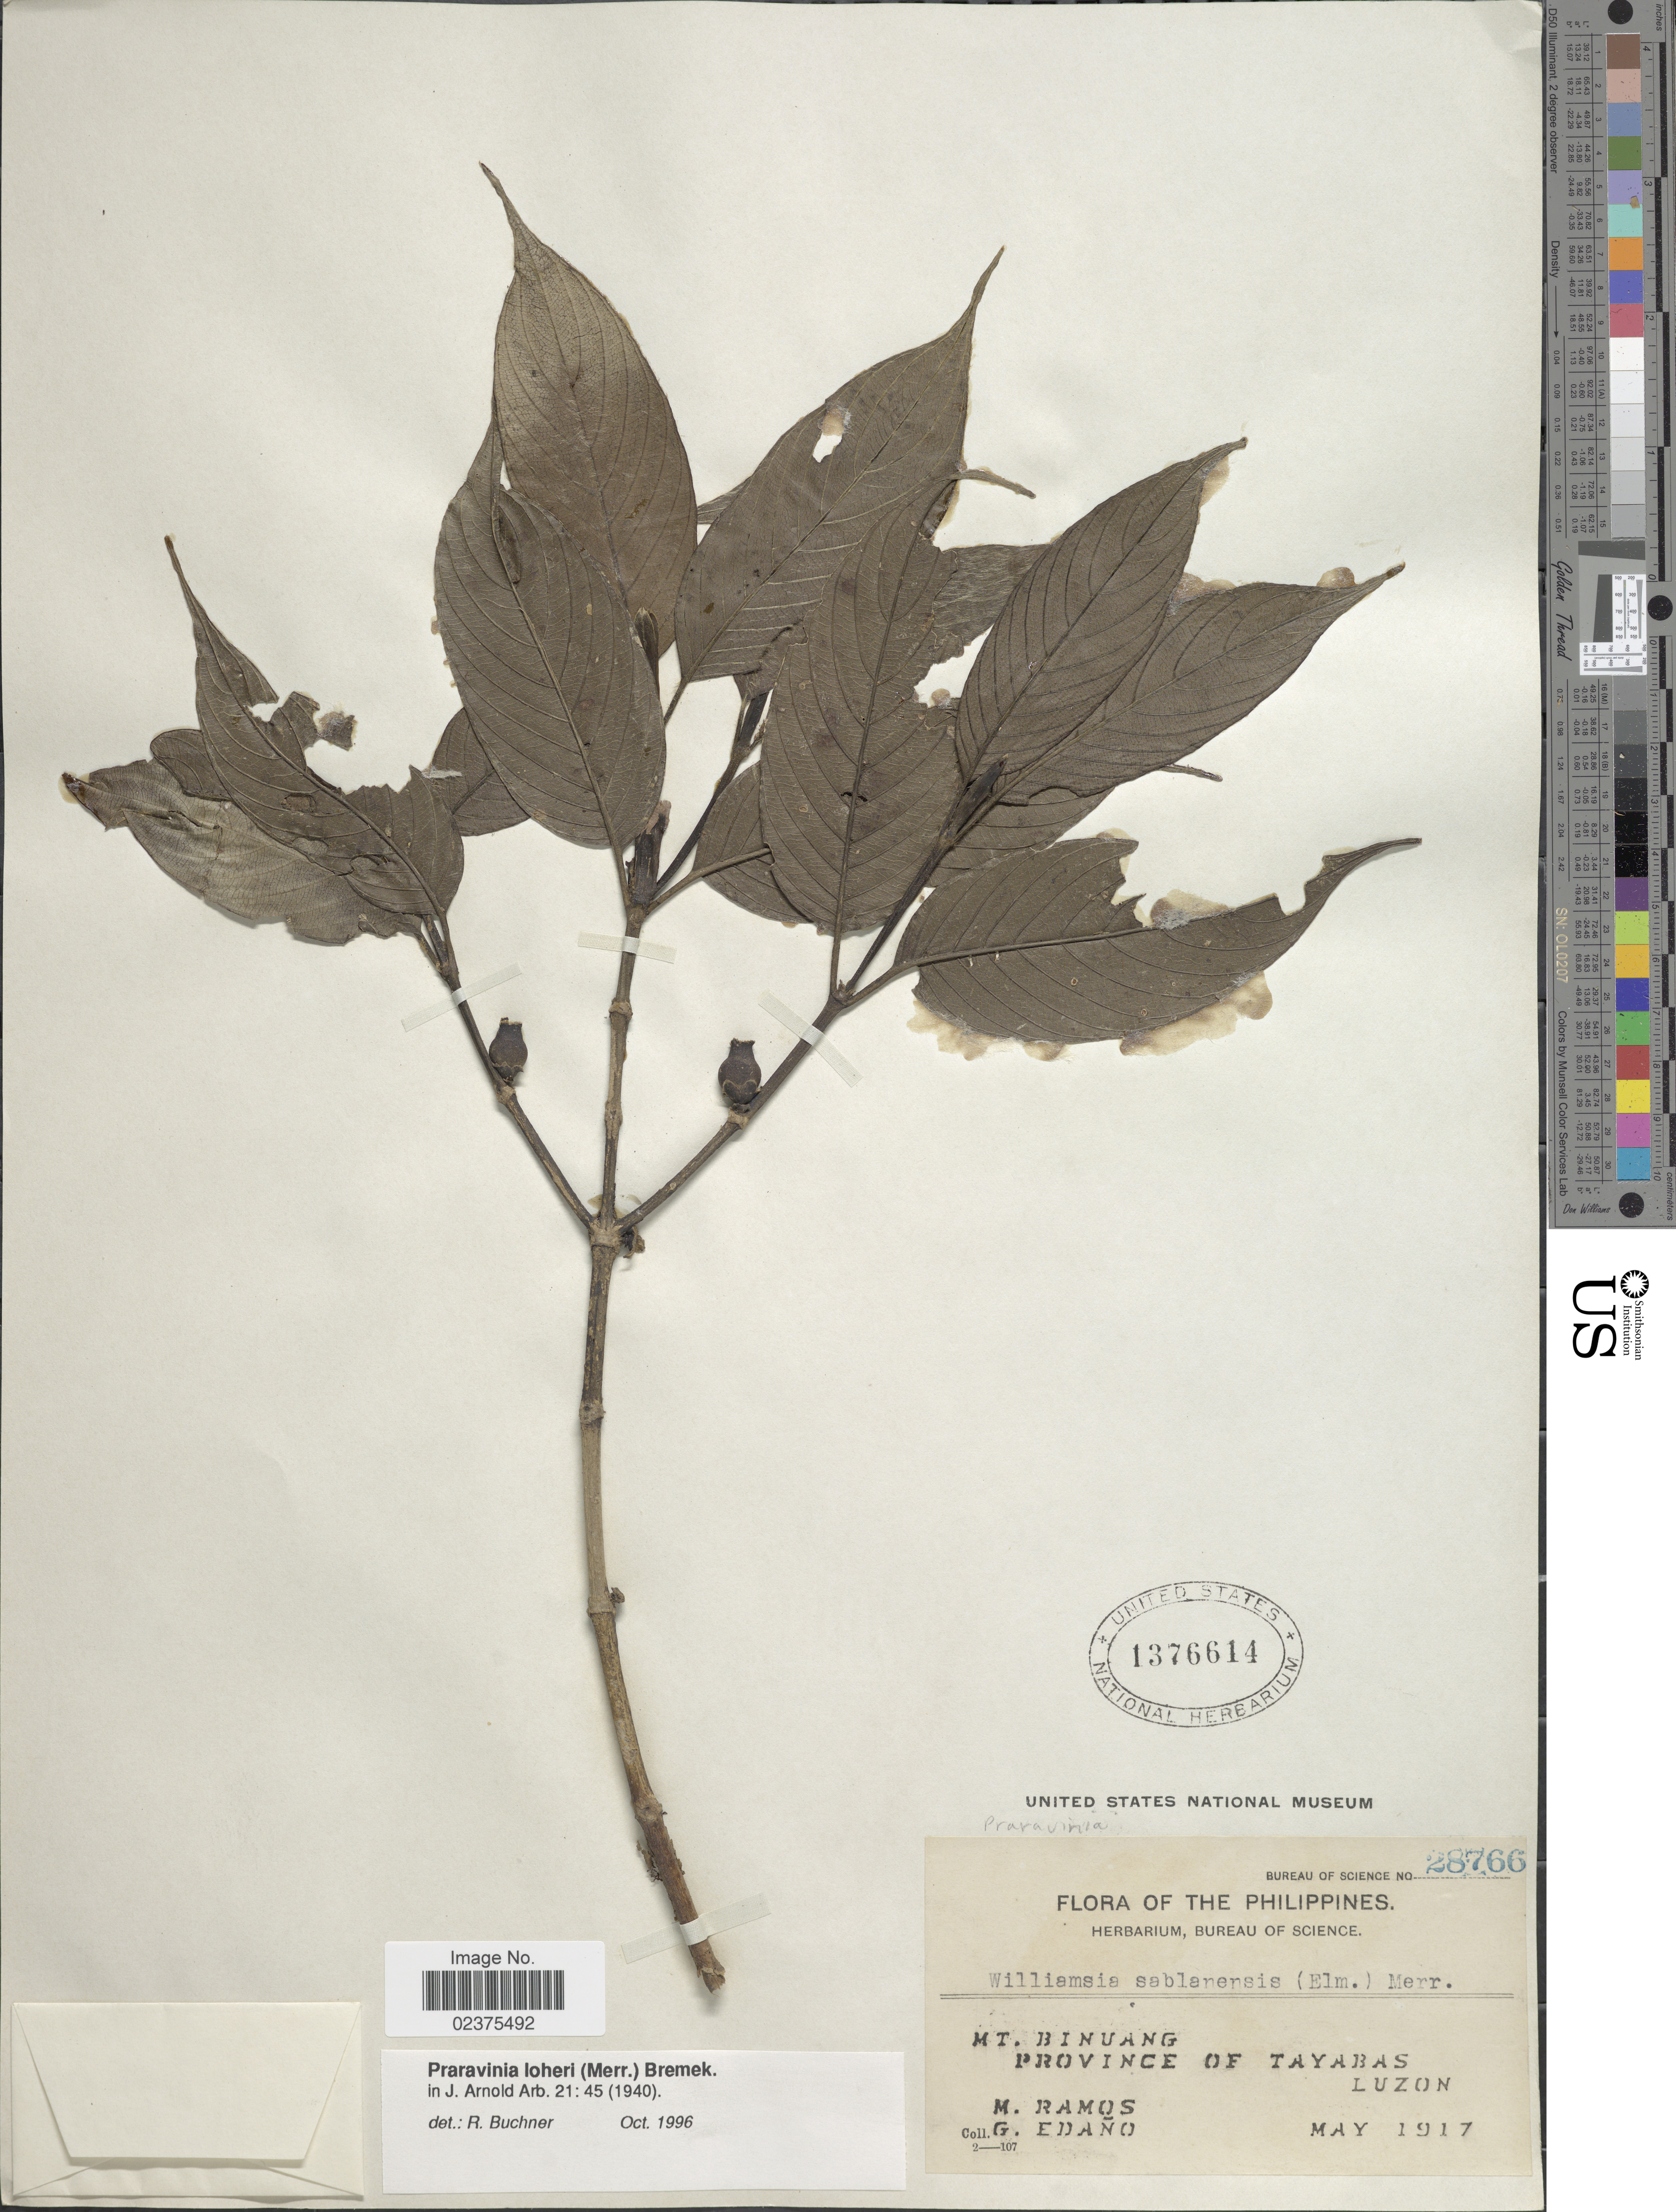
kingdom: Plantae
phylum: Tracheophyta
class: Magnoliopsida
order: Gentianales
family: Rubiaceae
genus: Praravinia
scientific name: Praravinia loheri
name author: (Merr.) Bremek.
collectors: M. Ramos & G. Edaño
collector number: Bureau of Science 28766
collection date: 1917-05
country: Philippines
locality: Mt. Binguang, Province of Tayabas, Luzon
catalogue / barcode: US 1376614